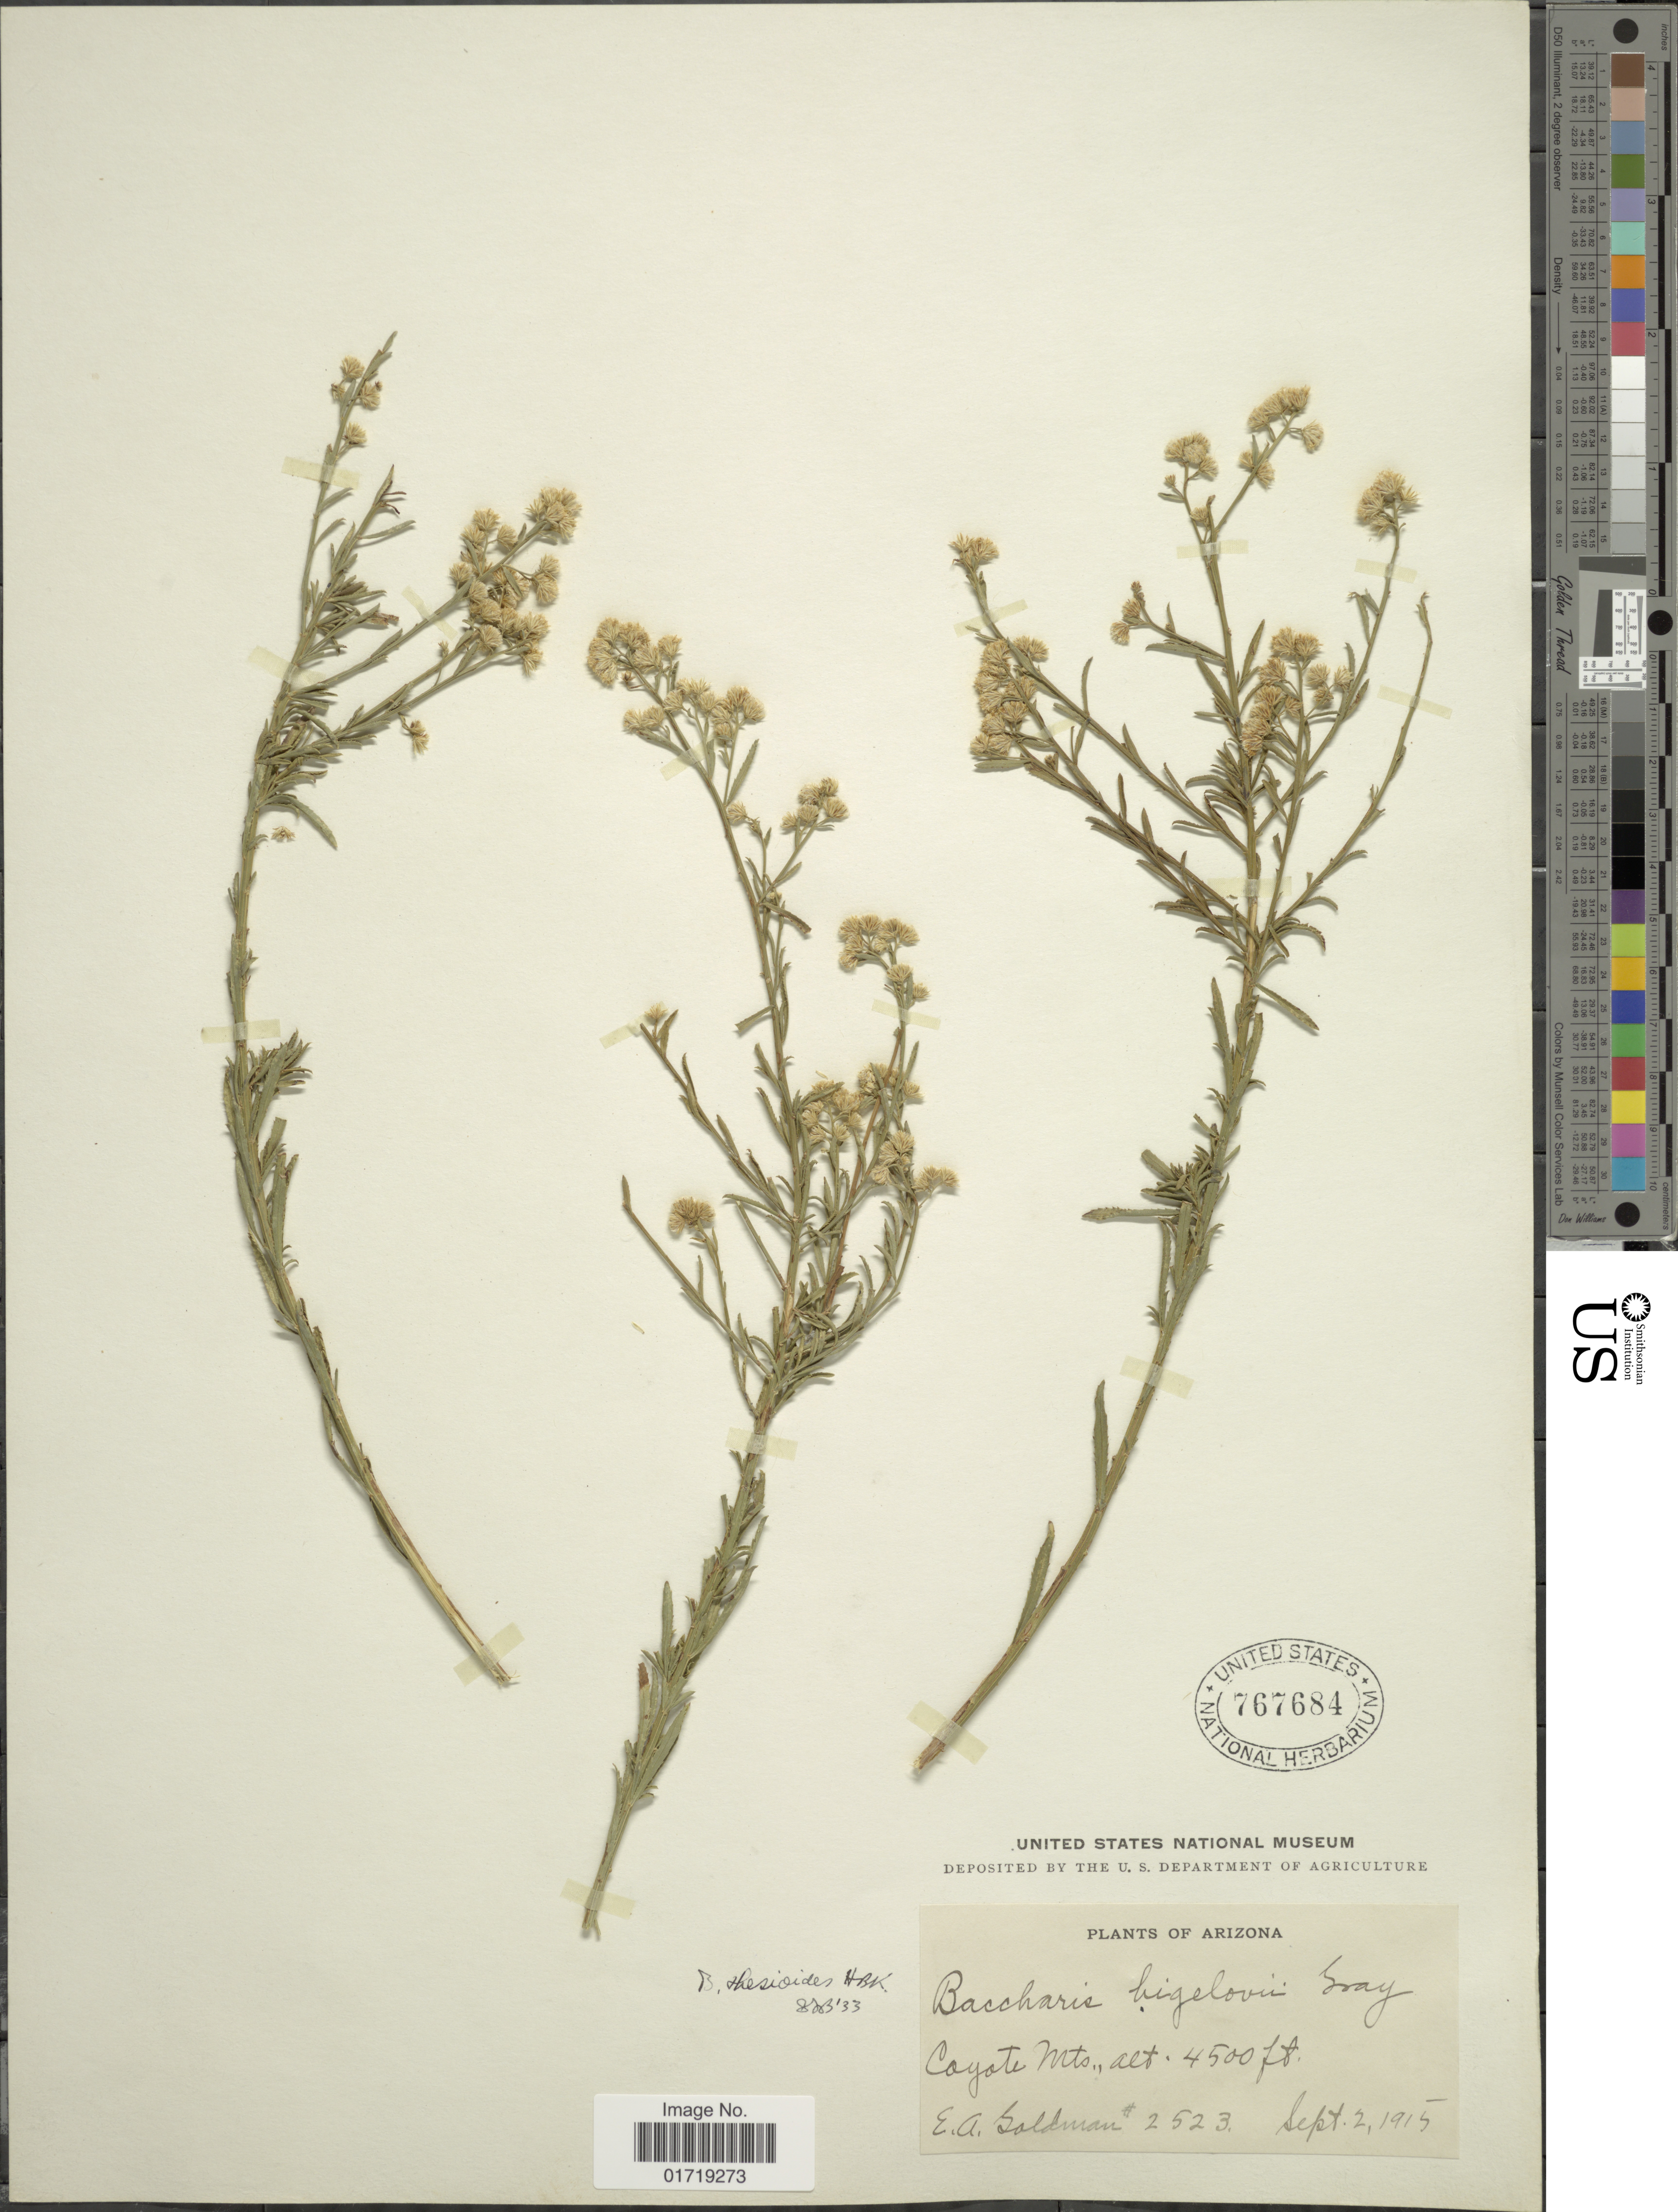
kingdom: Plantae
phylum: Tracheophyta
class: Magnoliopsida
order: Asterales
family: Asteraceae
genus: Baccharis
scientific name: Baccharis thesioides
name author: Kunth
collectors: E. A. Goldman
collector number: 2523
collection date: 1915-09-02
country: United States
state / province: Arizona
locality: Coyote Mts.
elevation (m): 1372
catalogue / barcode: US 767684